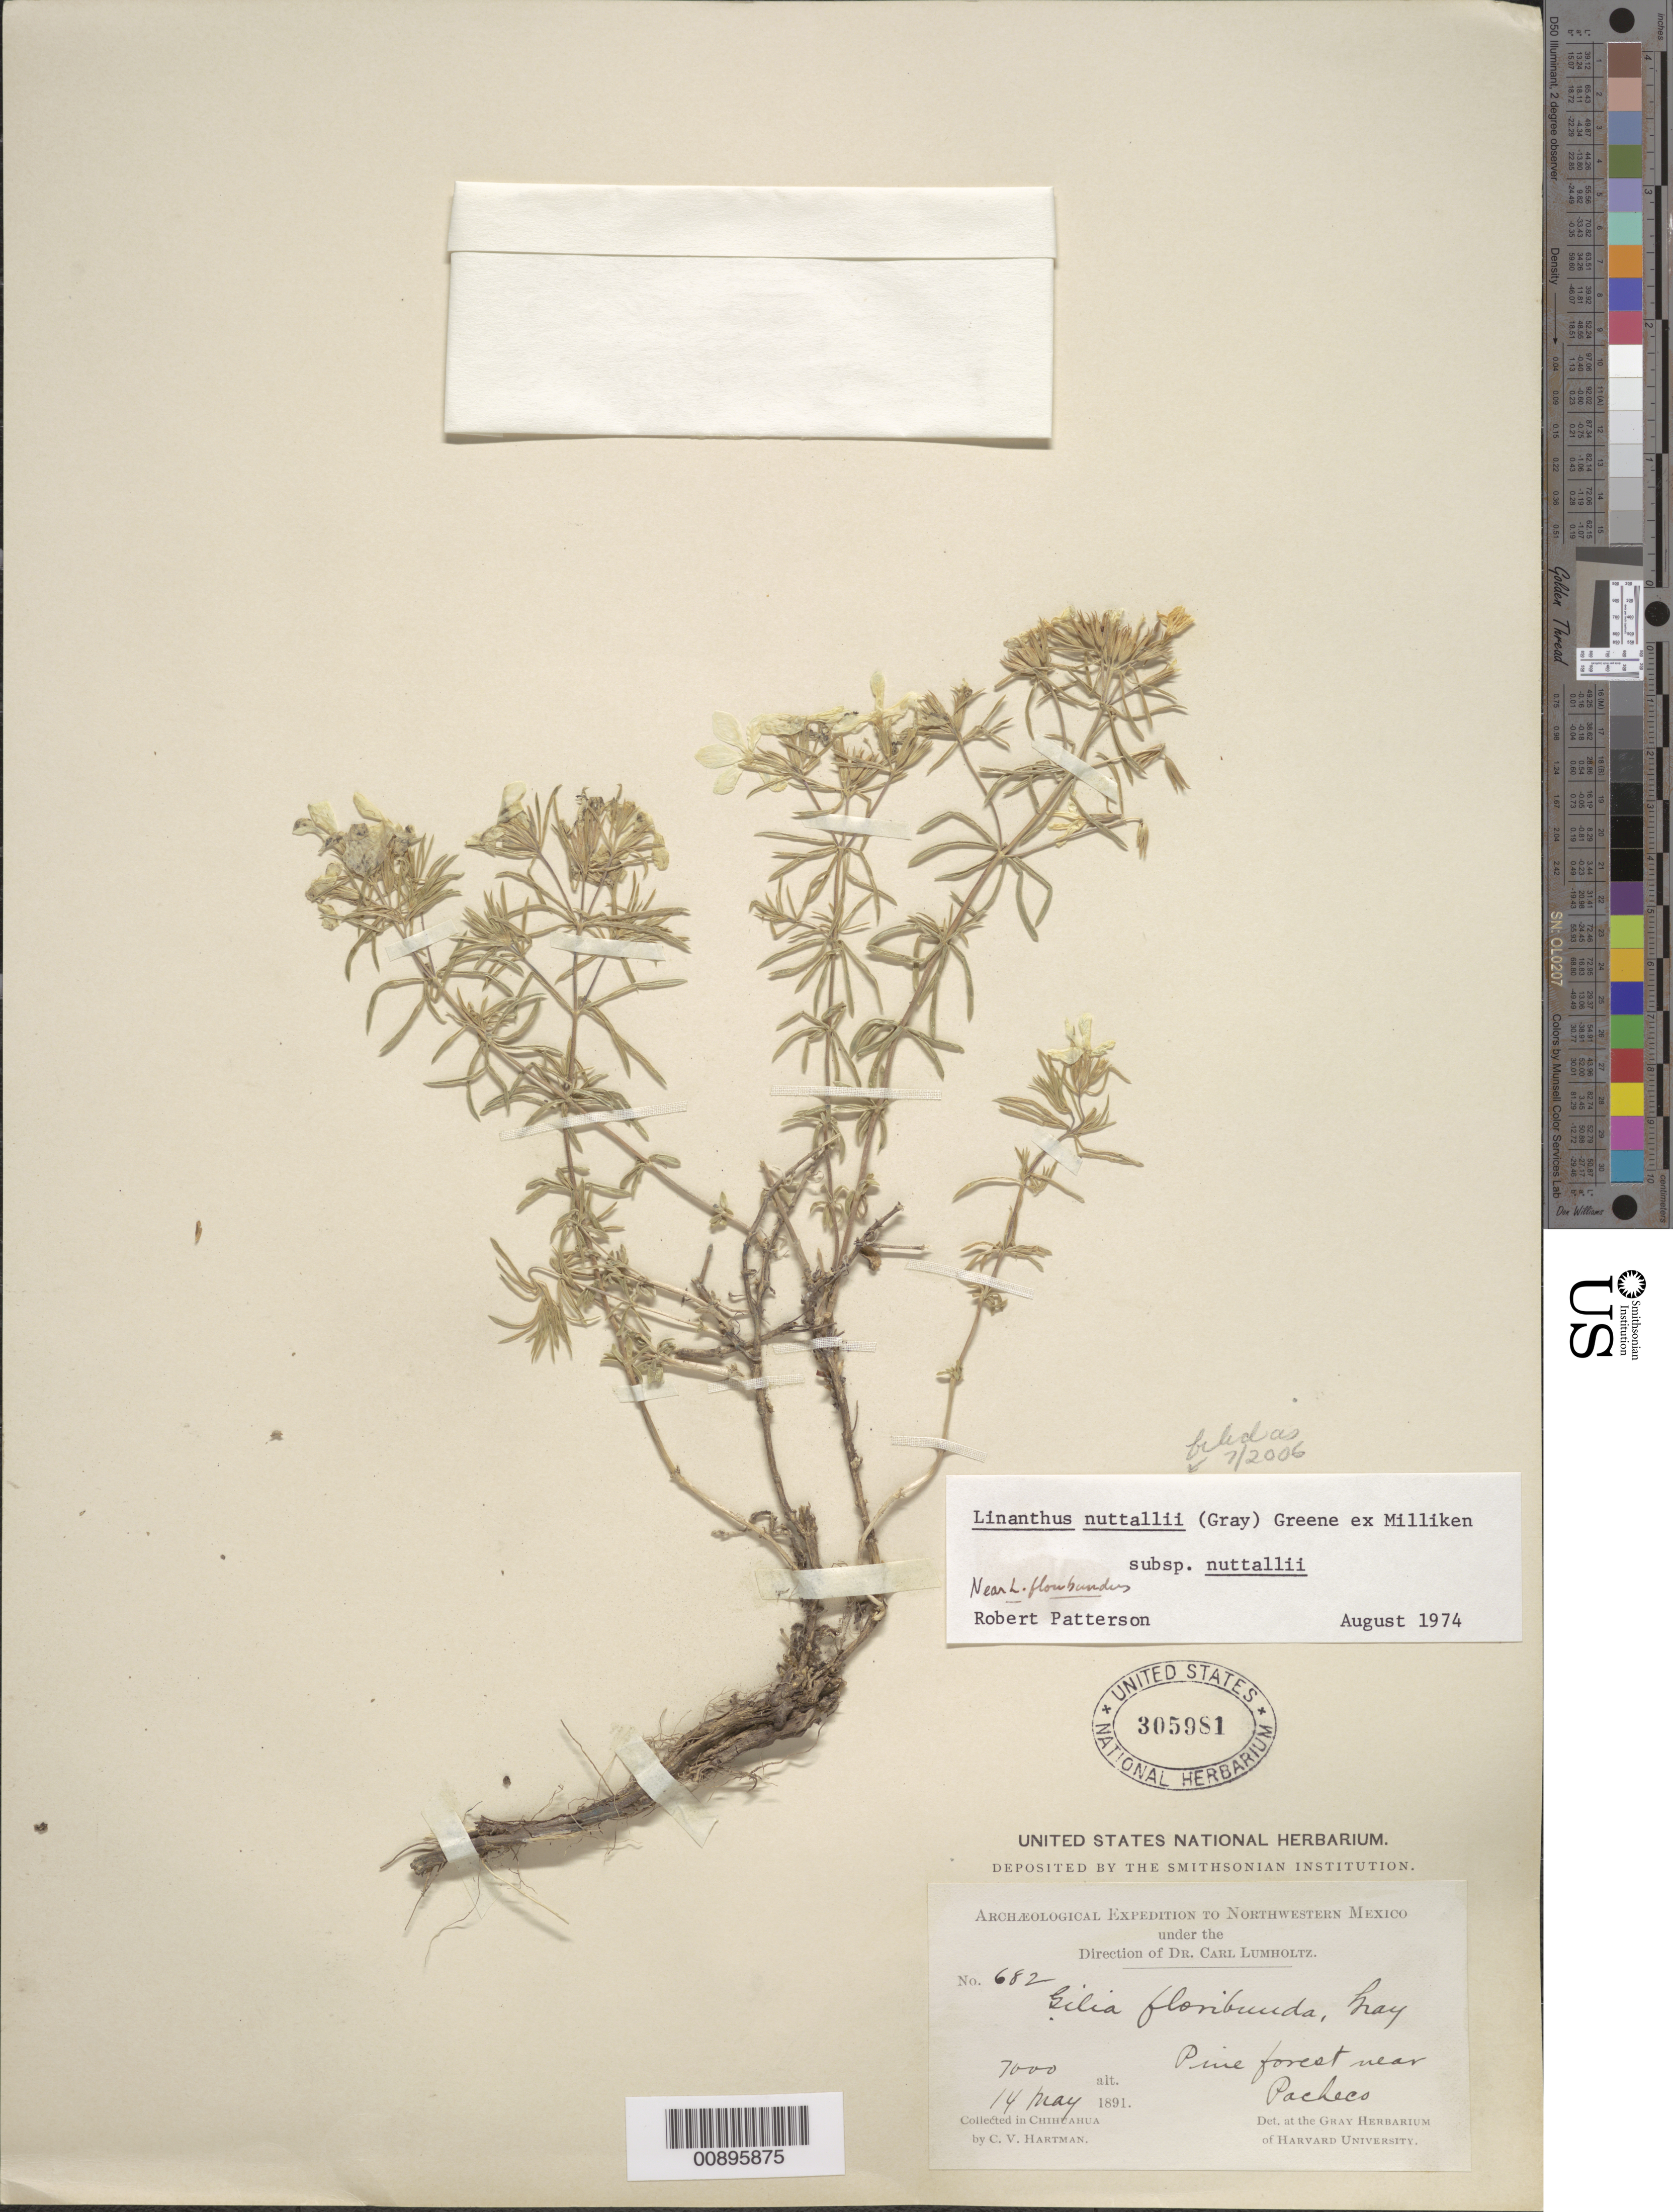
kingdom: Plantae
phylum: Tracheophyta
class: Magnoliopsida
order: Ericales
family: Polemoniaceae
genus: Leptosiphon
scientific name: Leptosiphon nuttallii subsp. nuttallii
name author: (A. Gray) J.M. Porter & L.A. Johnson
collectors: C. V. Hartman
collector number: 682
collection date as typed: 14 May 1891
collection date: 1891-05-14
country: Mexico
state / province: Chihuahua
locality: Near Pacheco, Chihuahua.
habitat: Pine forest.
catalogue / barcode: US 305981